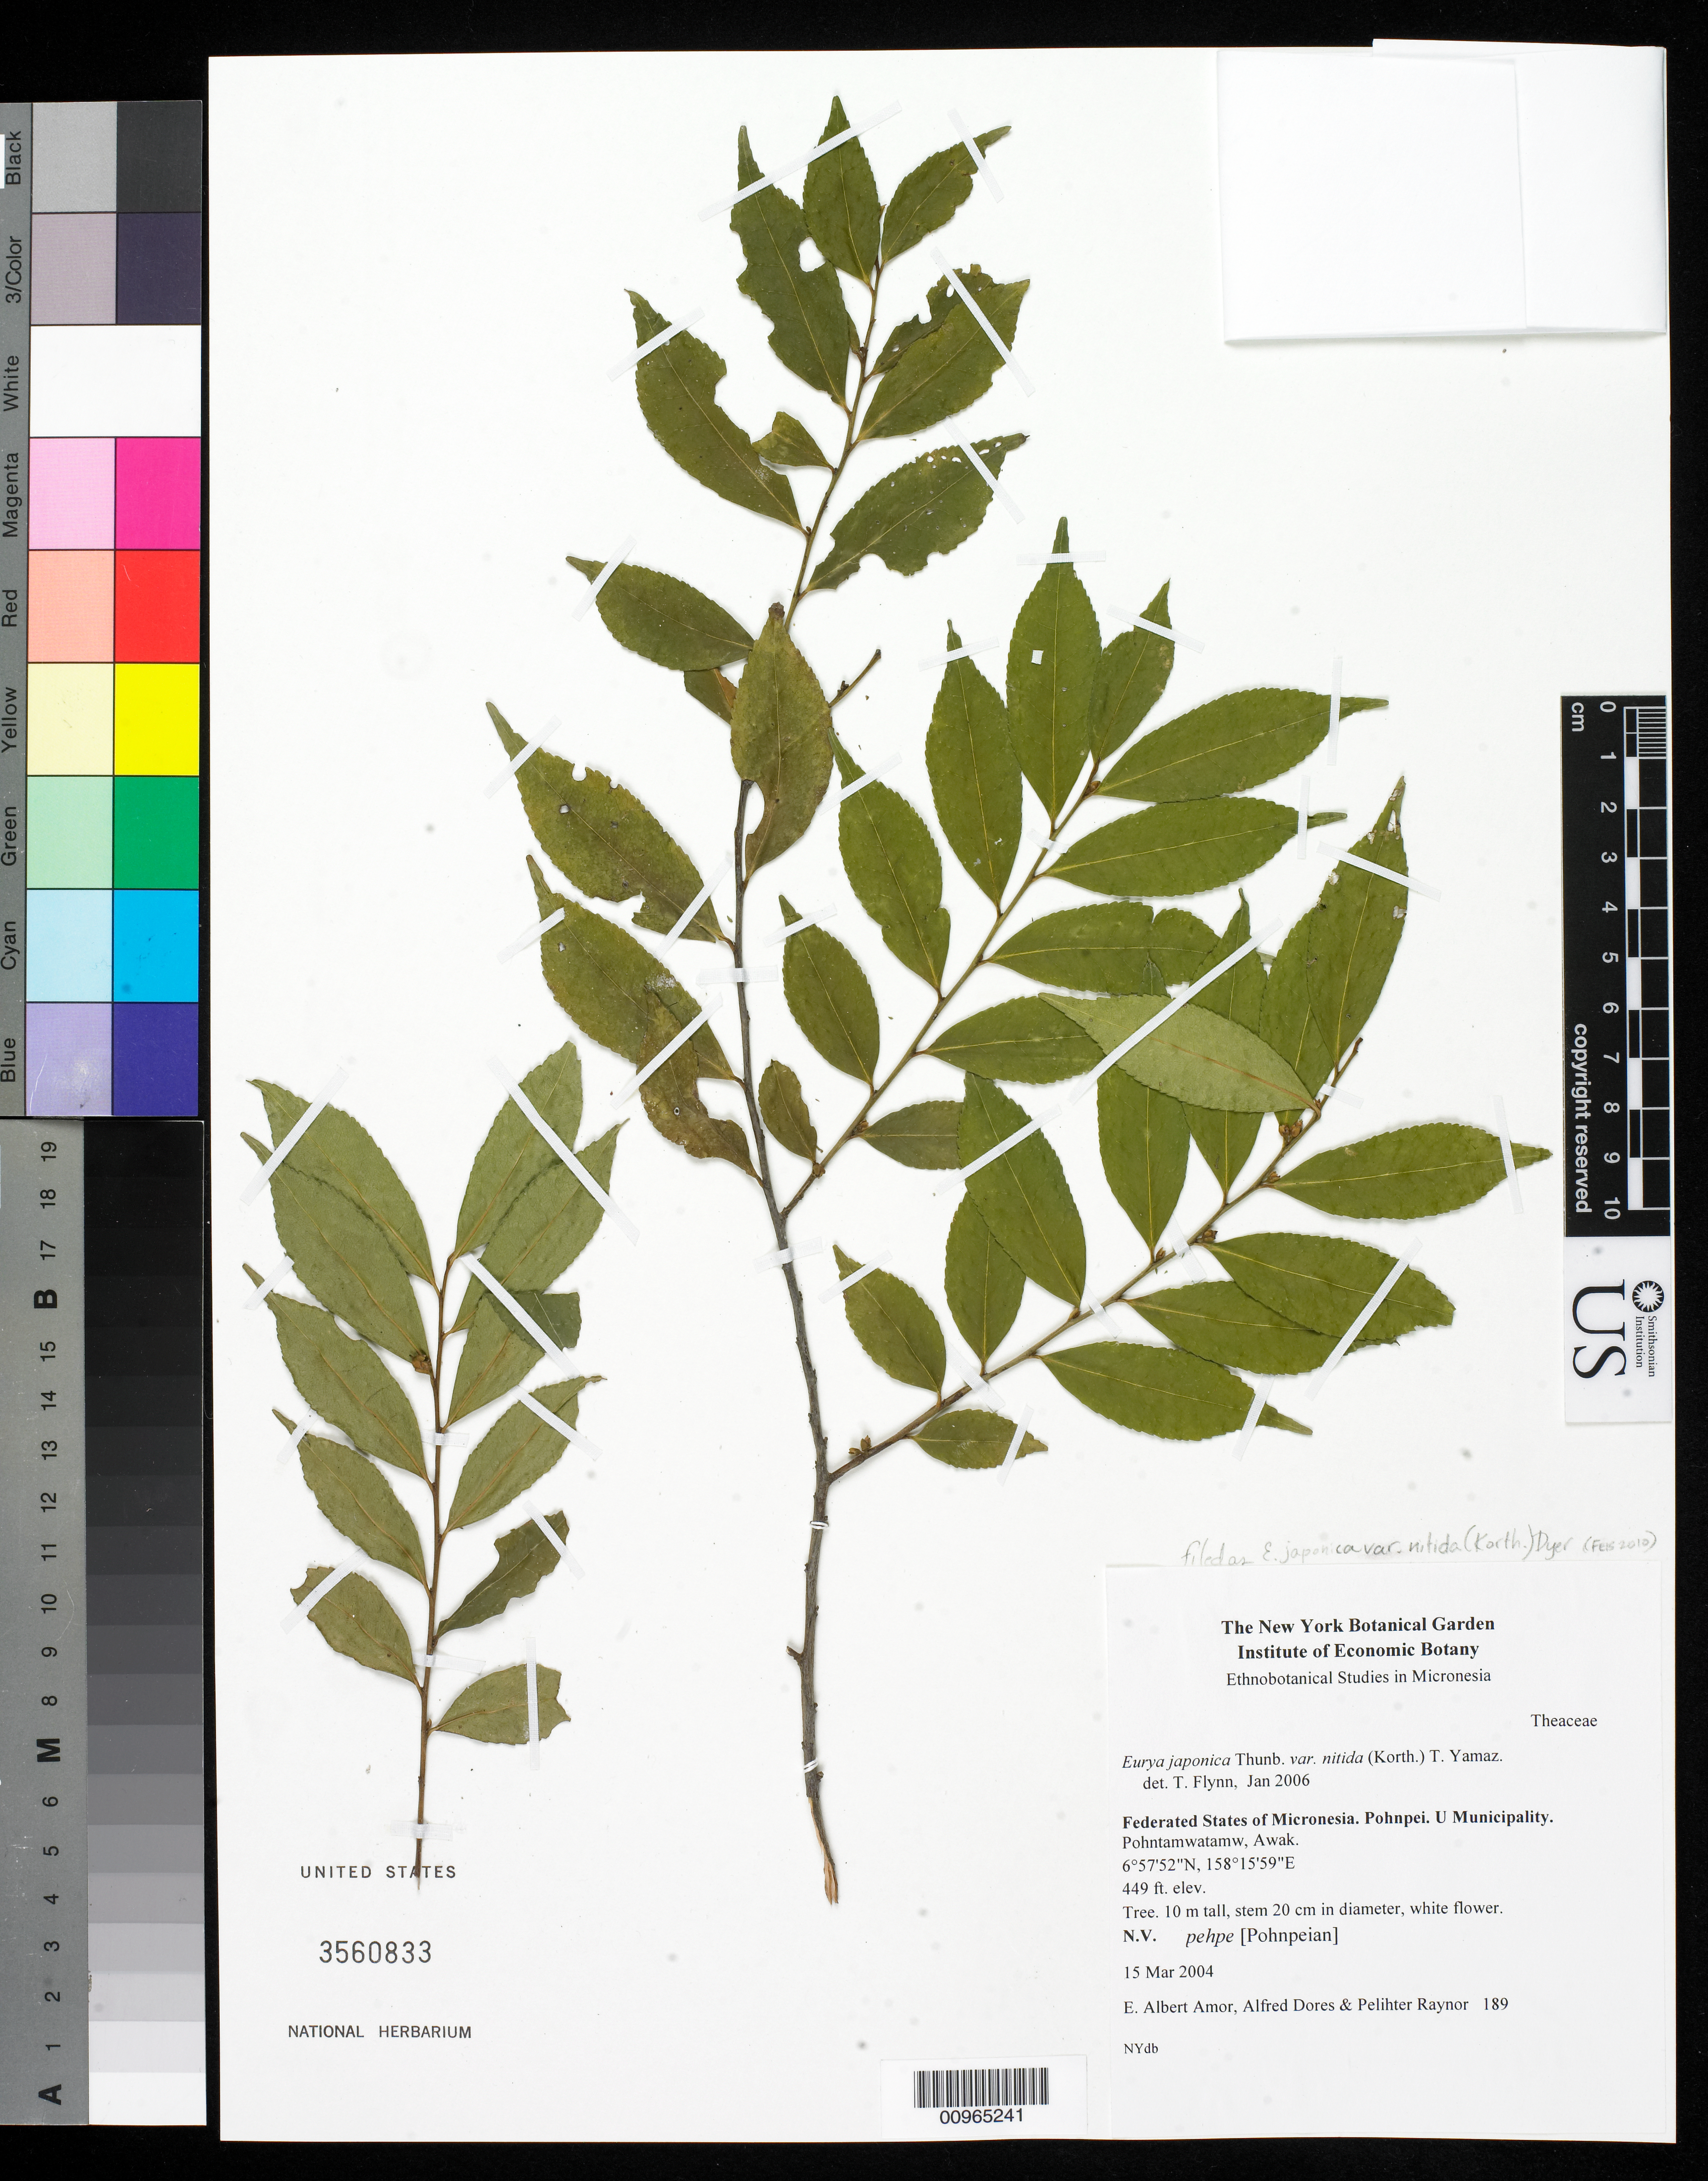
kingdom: Plantae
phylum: Tracheophyta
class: Magnoliopsida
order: Ericales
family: Pentaphylacaceae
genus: Eurya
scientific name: Eurya japonica var. nitida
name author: (Korth.) Dyer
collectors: E. A. Amor, A. Dores & P. Raynor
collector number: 189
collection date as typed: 15 Mar 2004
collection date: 2004-03-15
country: Micronesia, Federated States of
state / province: Pohnpei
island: Pohnpei [Ponape]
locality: Pohntamwatamw, Awak, U Muncipality, Pohnpei, Micronesia.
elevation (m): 137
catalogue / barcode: US 3560833